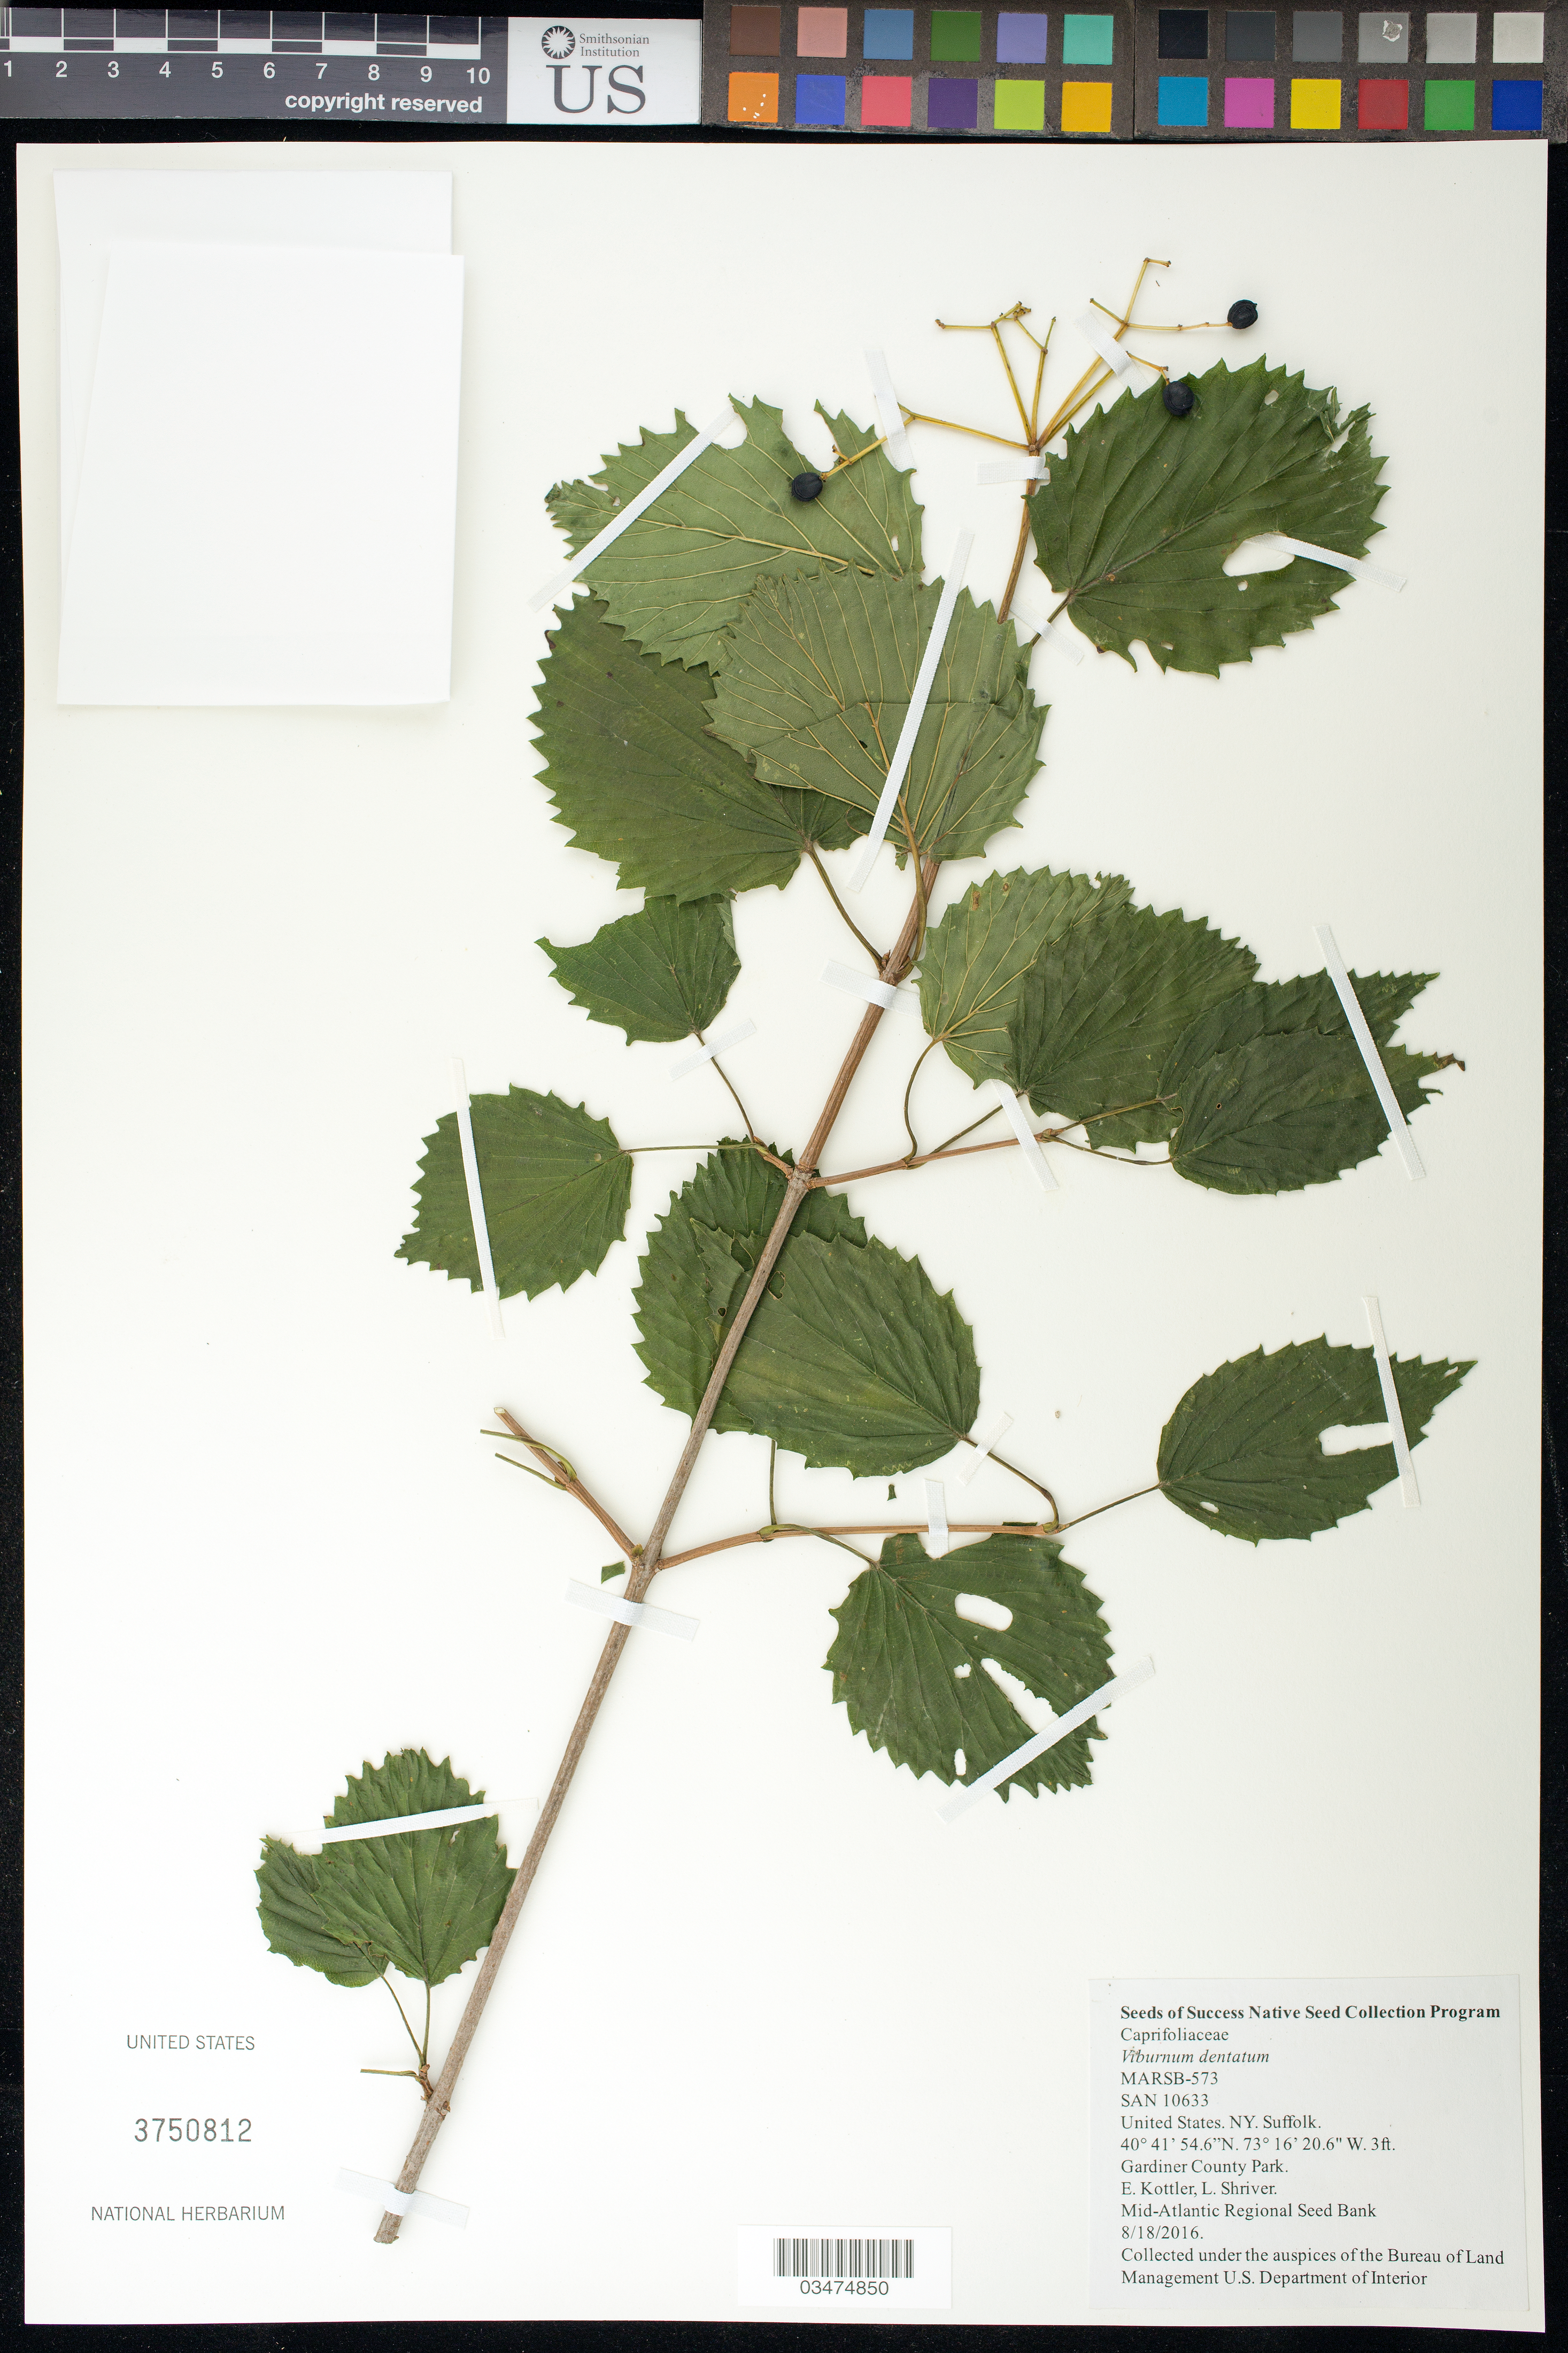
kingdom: Plantae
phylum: Tracheophyta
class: Magnoliopsida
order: Dipsacales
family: Viburnaceae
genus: Viburnum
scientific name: Viburnum dentatum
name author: L.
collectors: E. Kottler & L. Shriver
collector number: MARSB-573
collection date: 2016-08-18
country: United States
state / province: New York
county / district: Suffolk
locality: Gardiner County Park, main trail & side trails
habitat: Maritime Forest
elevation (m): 1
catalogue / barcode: US 3750812